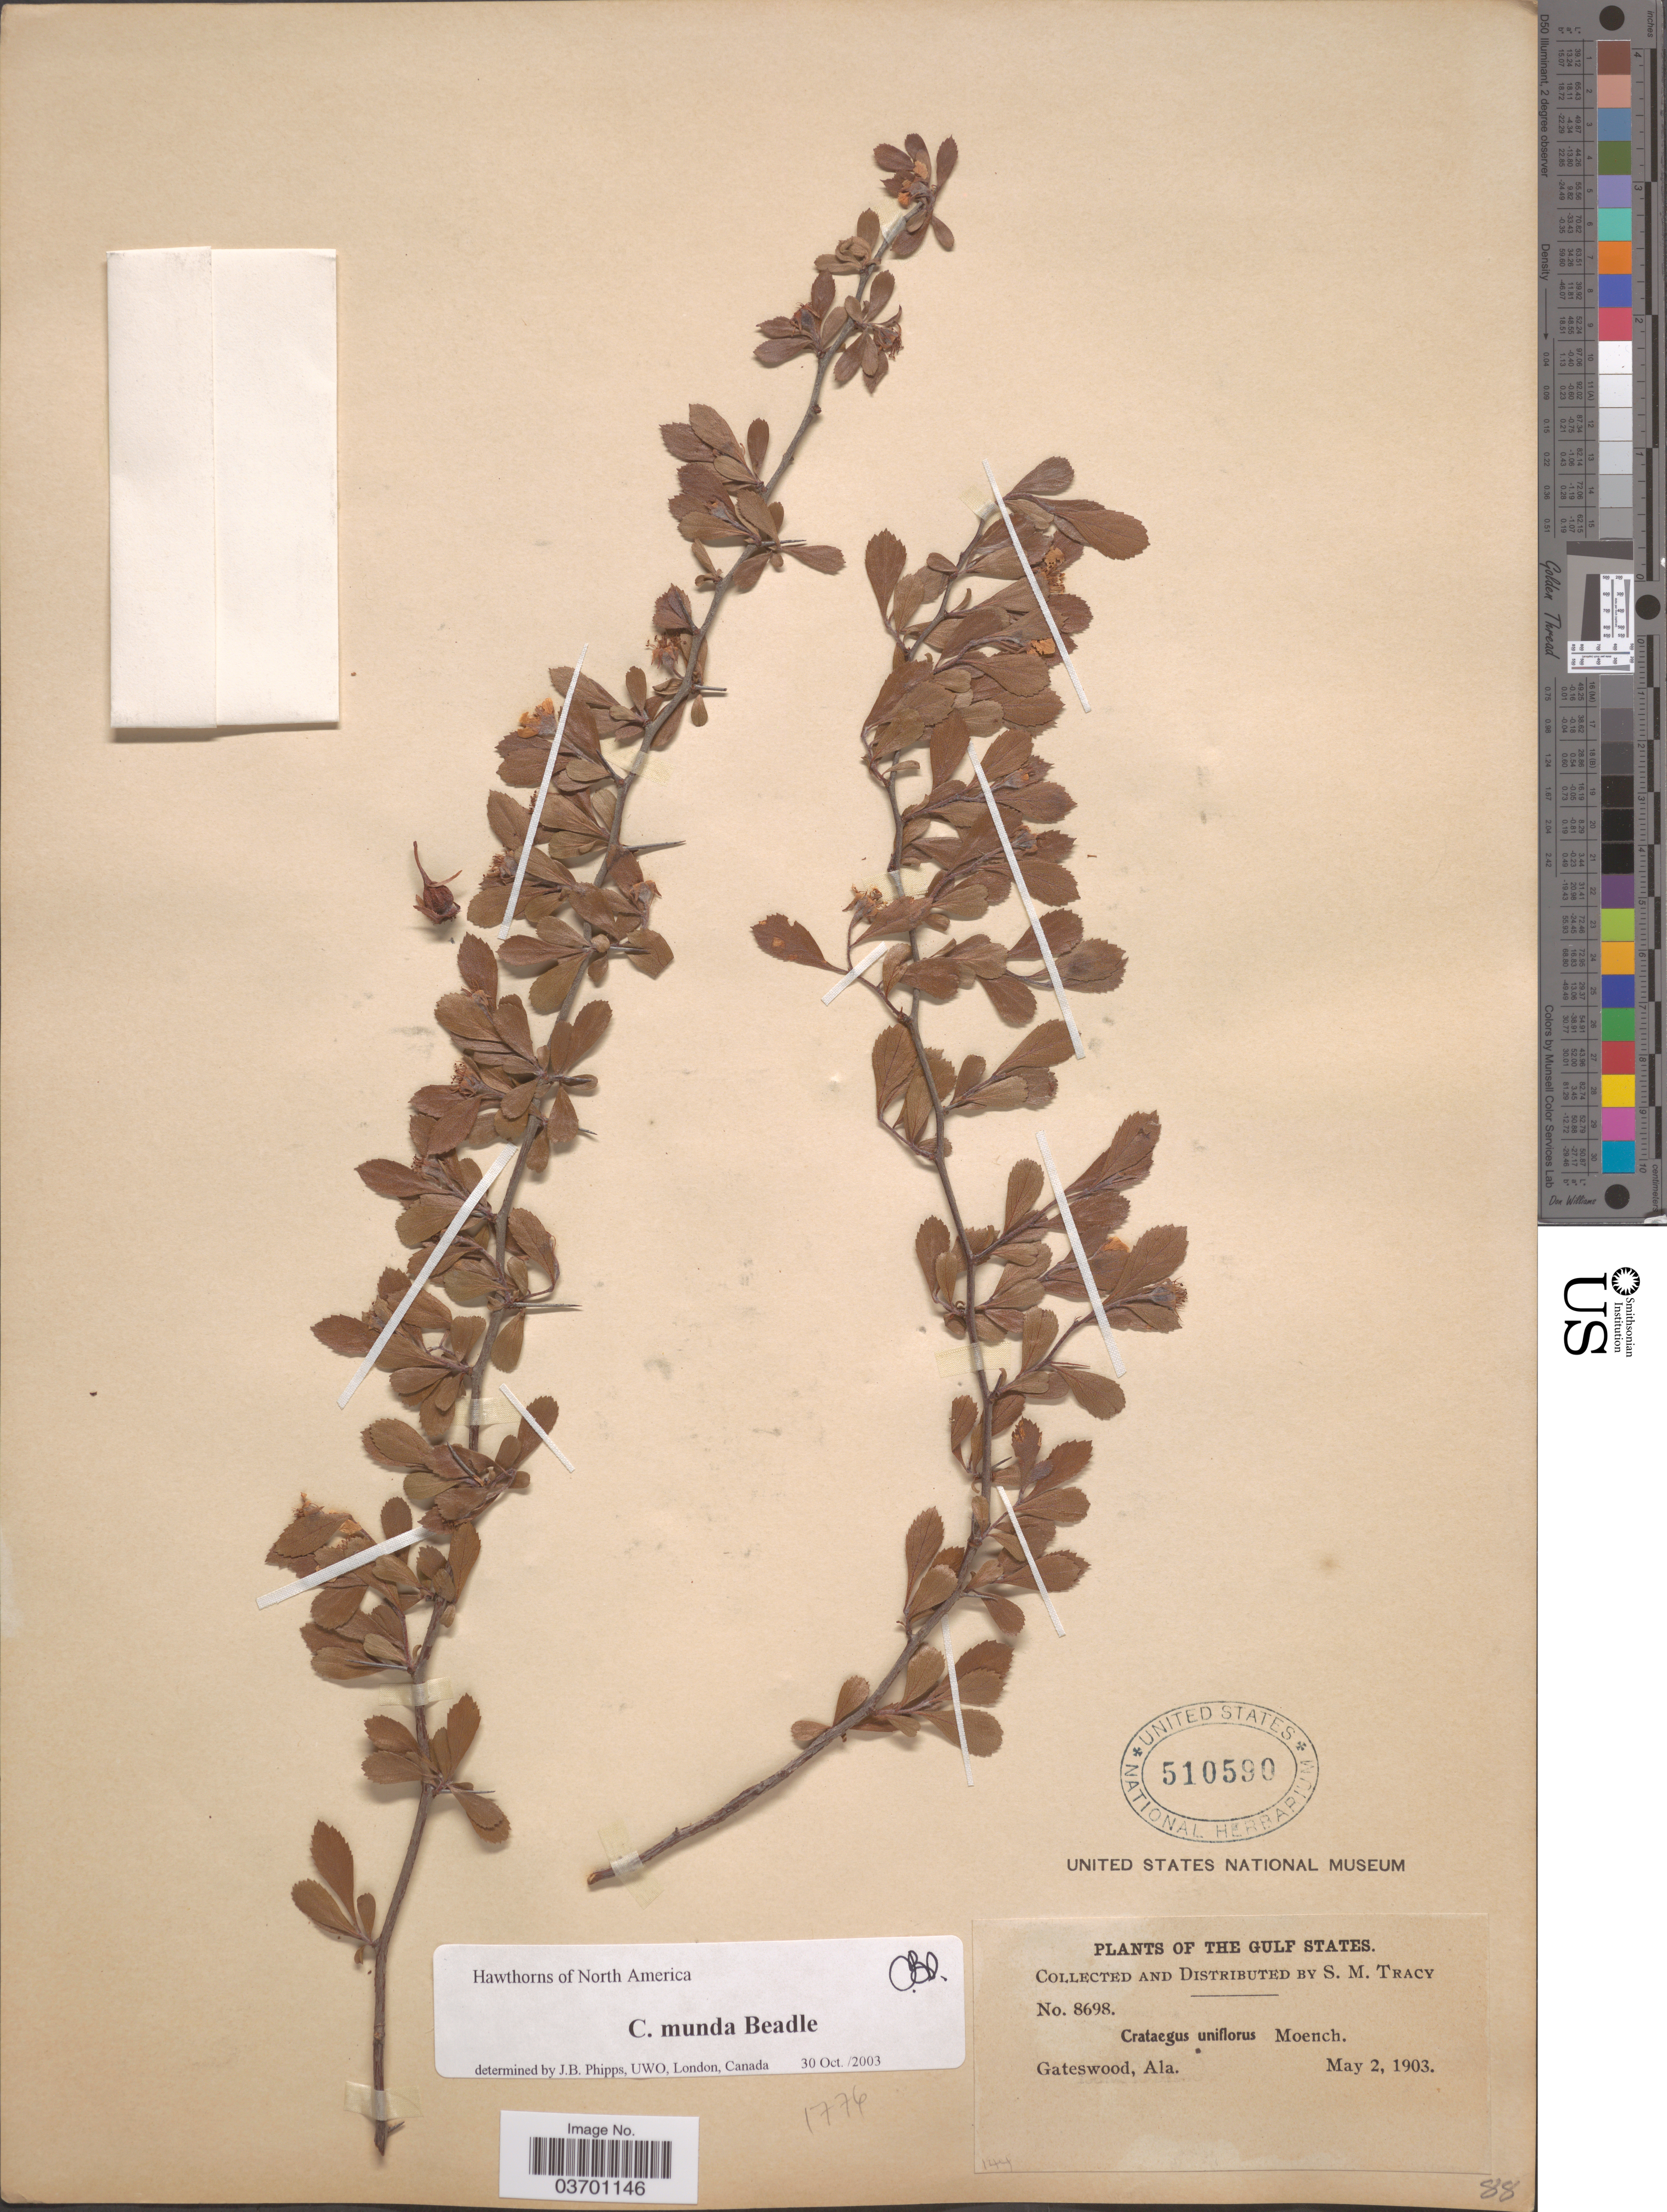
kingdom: Plantae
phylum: Tracheophyta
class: Magnoliopsida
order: Rosales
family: Rosaceae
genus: Crataegus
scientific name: Crataegus munda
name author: Beadle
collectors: S. M. Tracy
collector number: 8698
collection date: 1903-05-02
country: United States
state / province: Alabama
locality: The Gulf States. Gateswood.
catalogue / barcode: US 510590